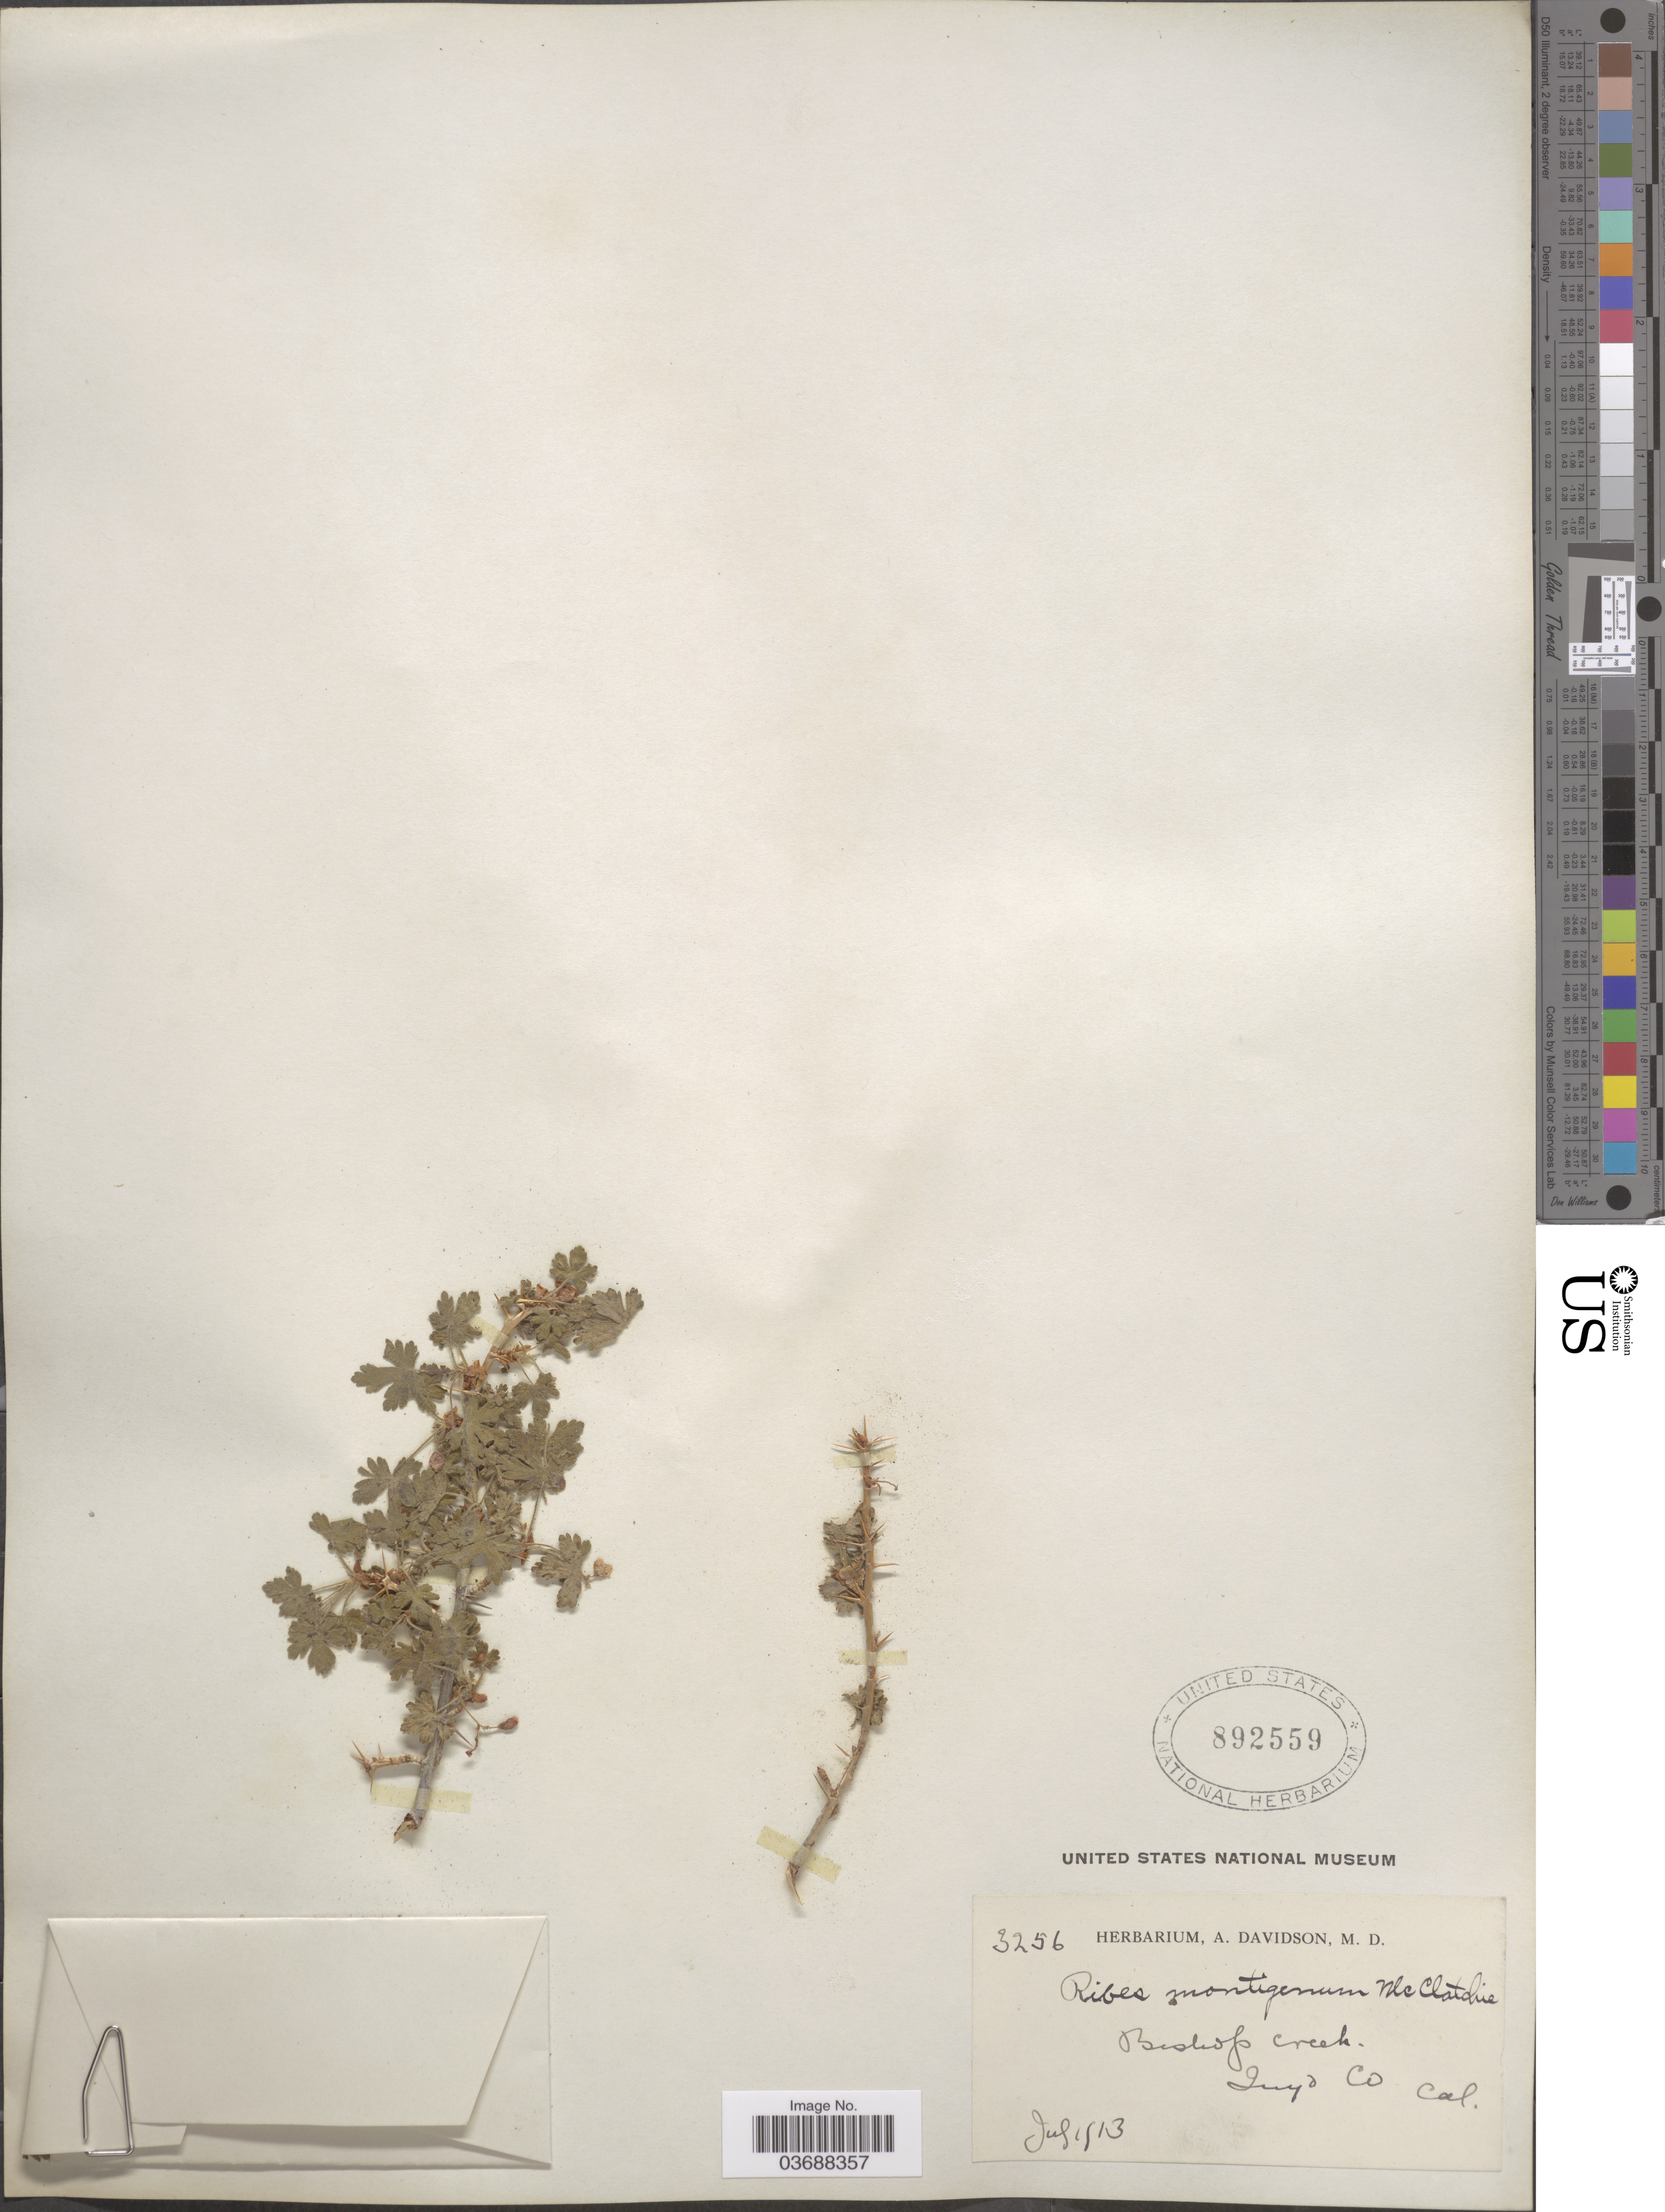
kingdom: Plantae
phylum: Tracheophyta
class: Magnoliopsida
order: Saxifragales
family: Grossulariaceae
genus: Ribes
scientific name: Ribes montigenum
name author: McClatchie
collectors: ex herb. A. Davidson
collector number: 3256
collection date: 1913-07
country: United States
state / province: California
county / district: Inyo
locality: Bishop Creek, Inyo Co.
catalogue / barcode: US 892559